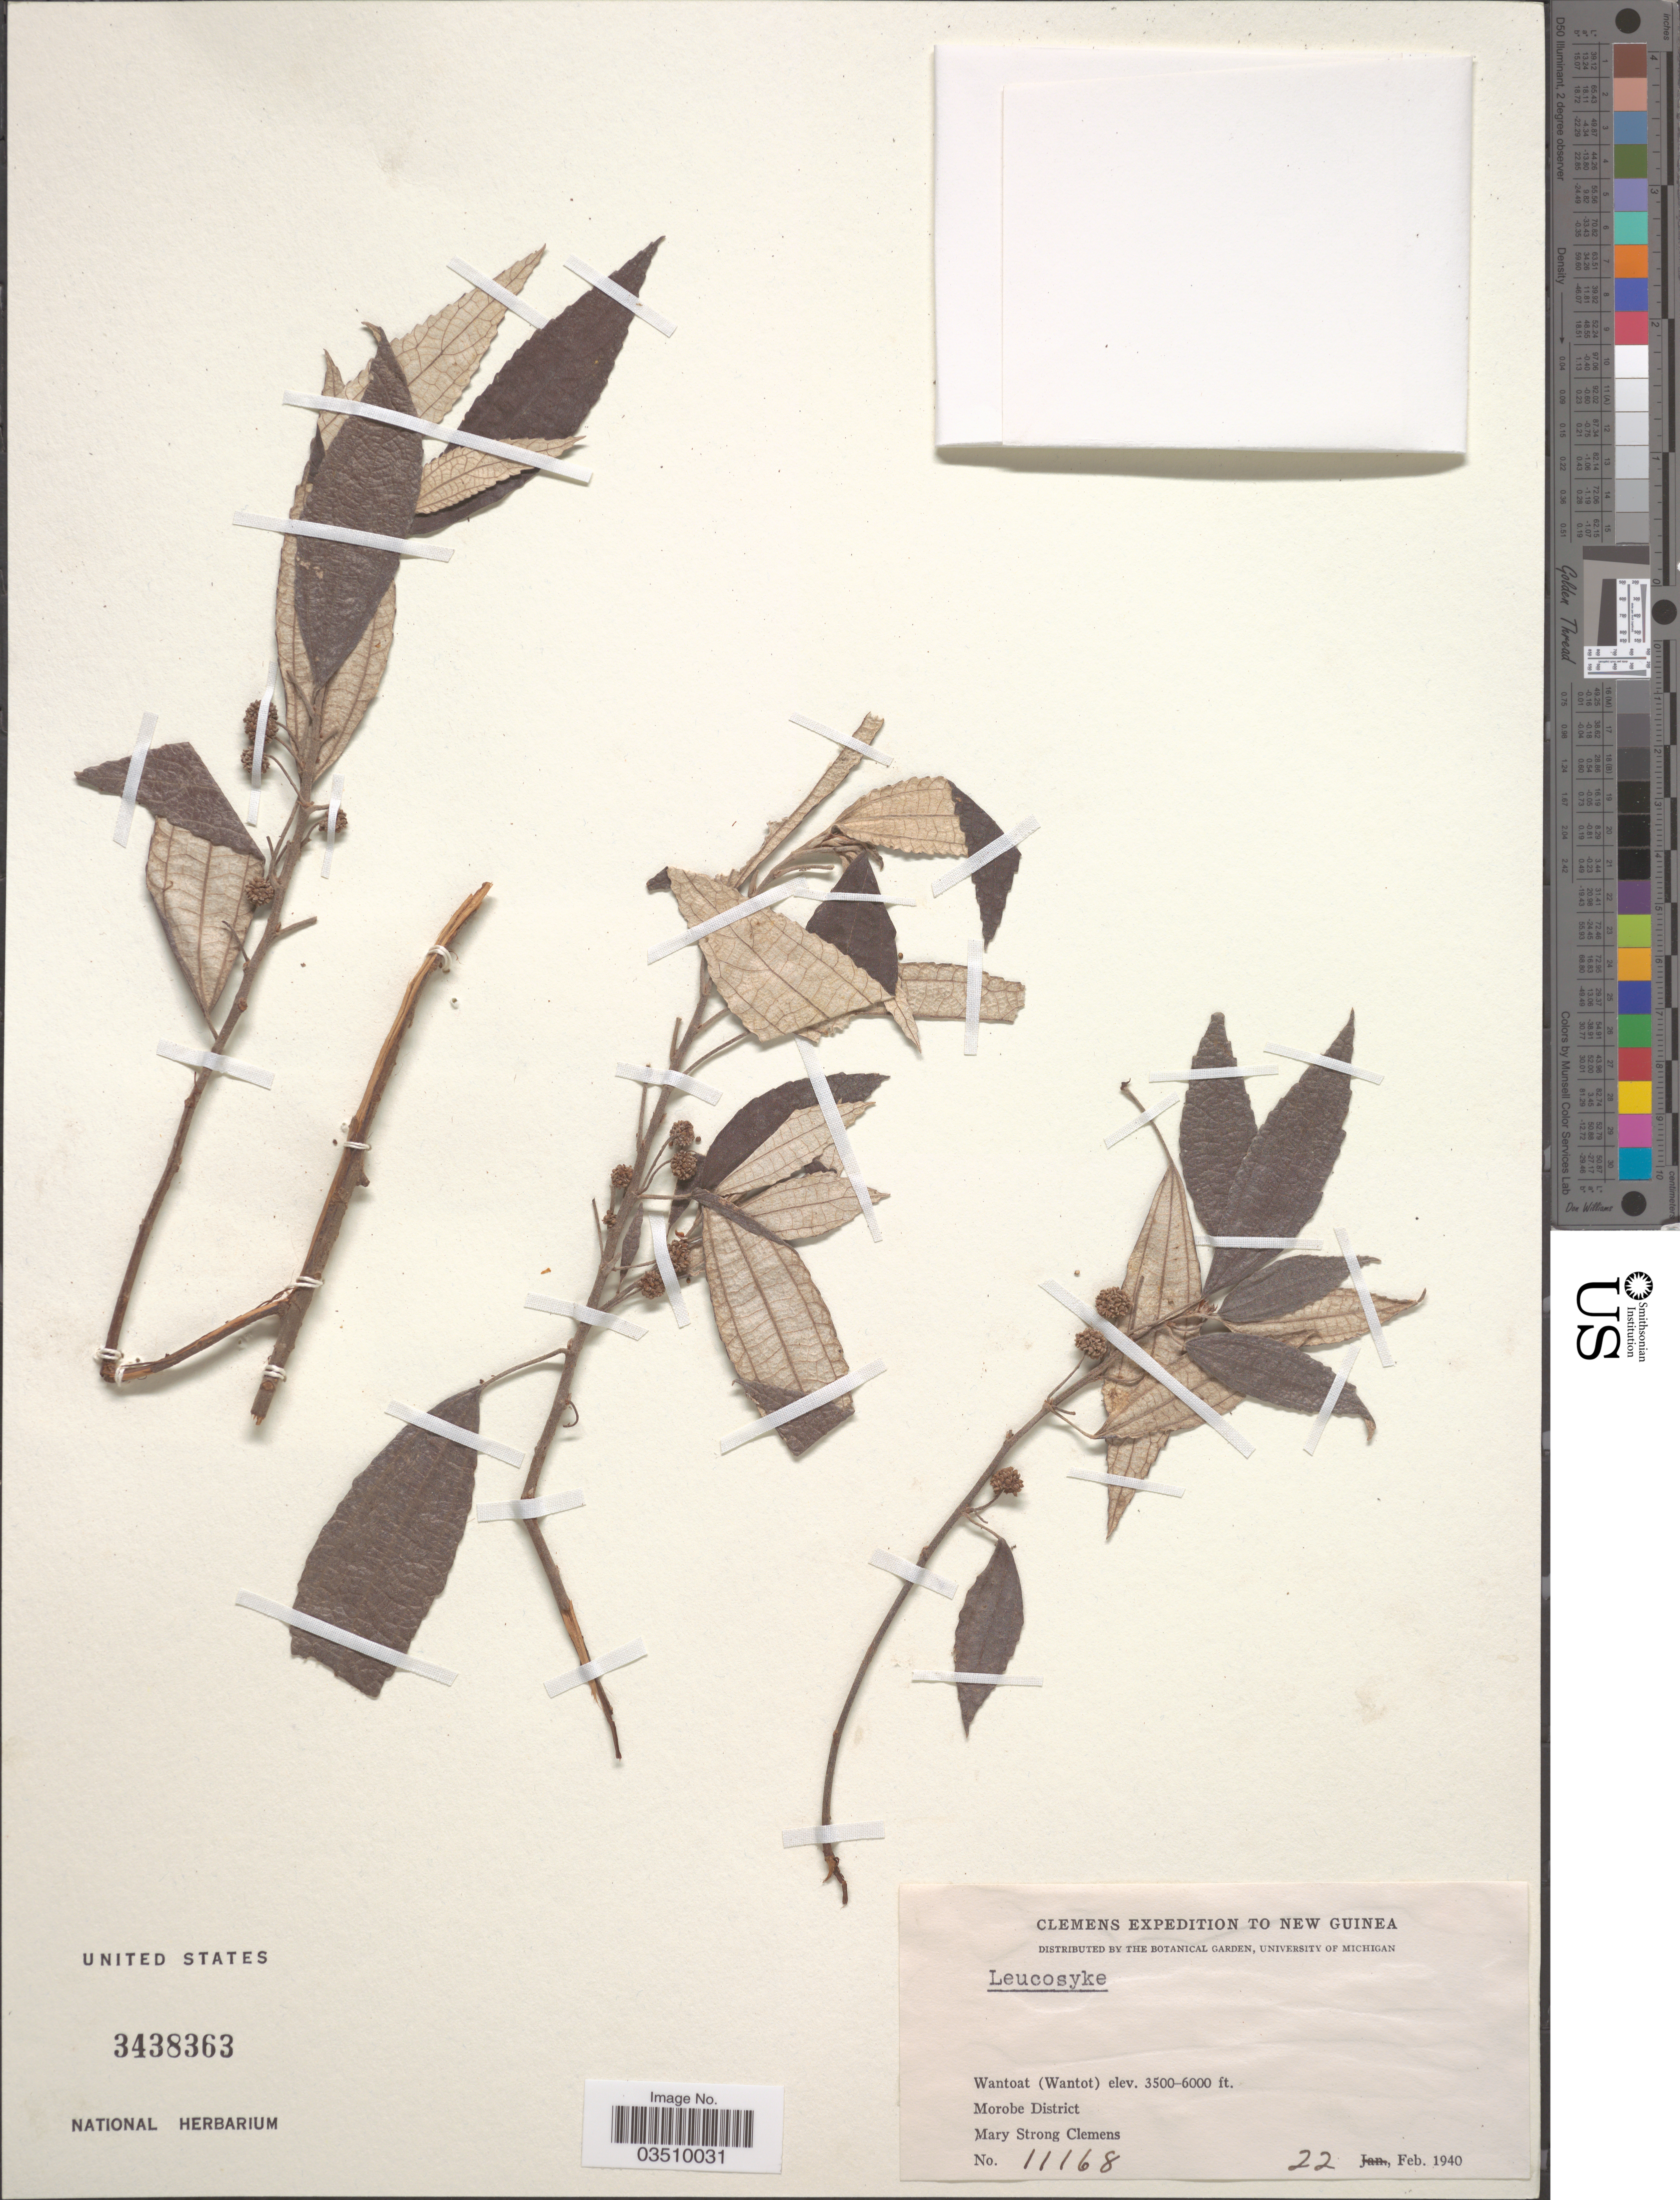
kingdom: Plantae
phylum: Tracheophyta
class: Magnoliopsida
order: Rosales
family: Urticaceae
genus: Leucosyke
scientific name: Leucosyke sp.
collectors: M. S. Clemens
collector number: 11168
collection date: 1940-02-22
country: Papua New Guinea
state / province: Morobe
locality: New Guinea. Wantoat (Wantot). Morobe District.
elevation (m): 1067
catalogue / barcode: US 3438363